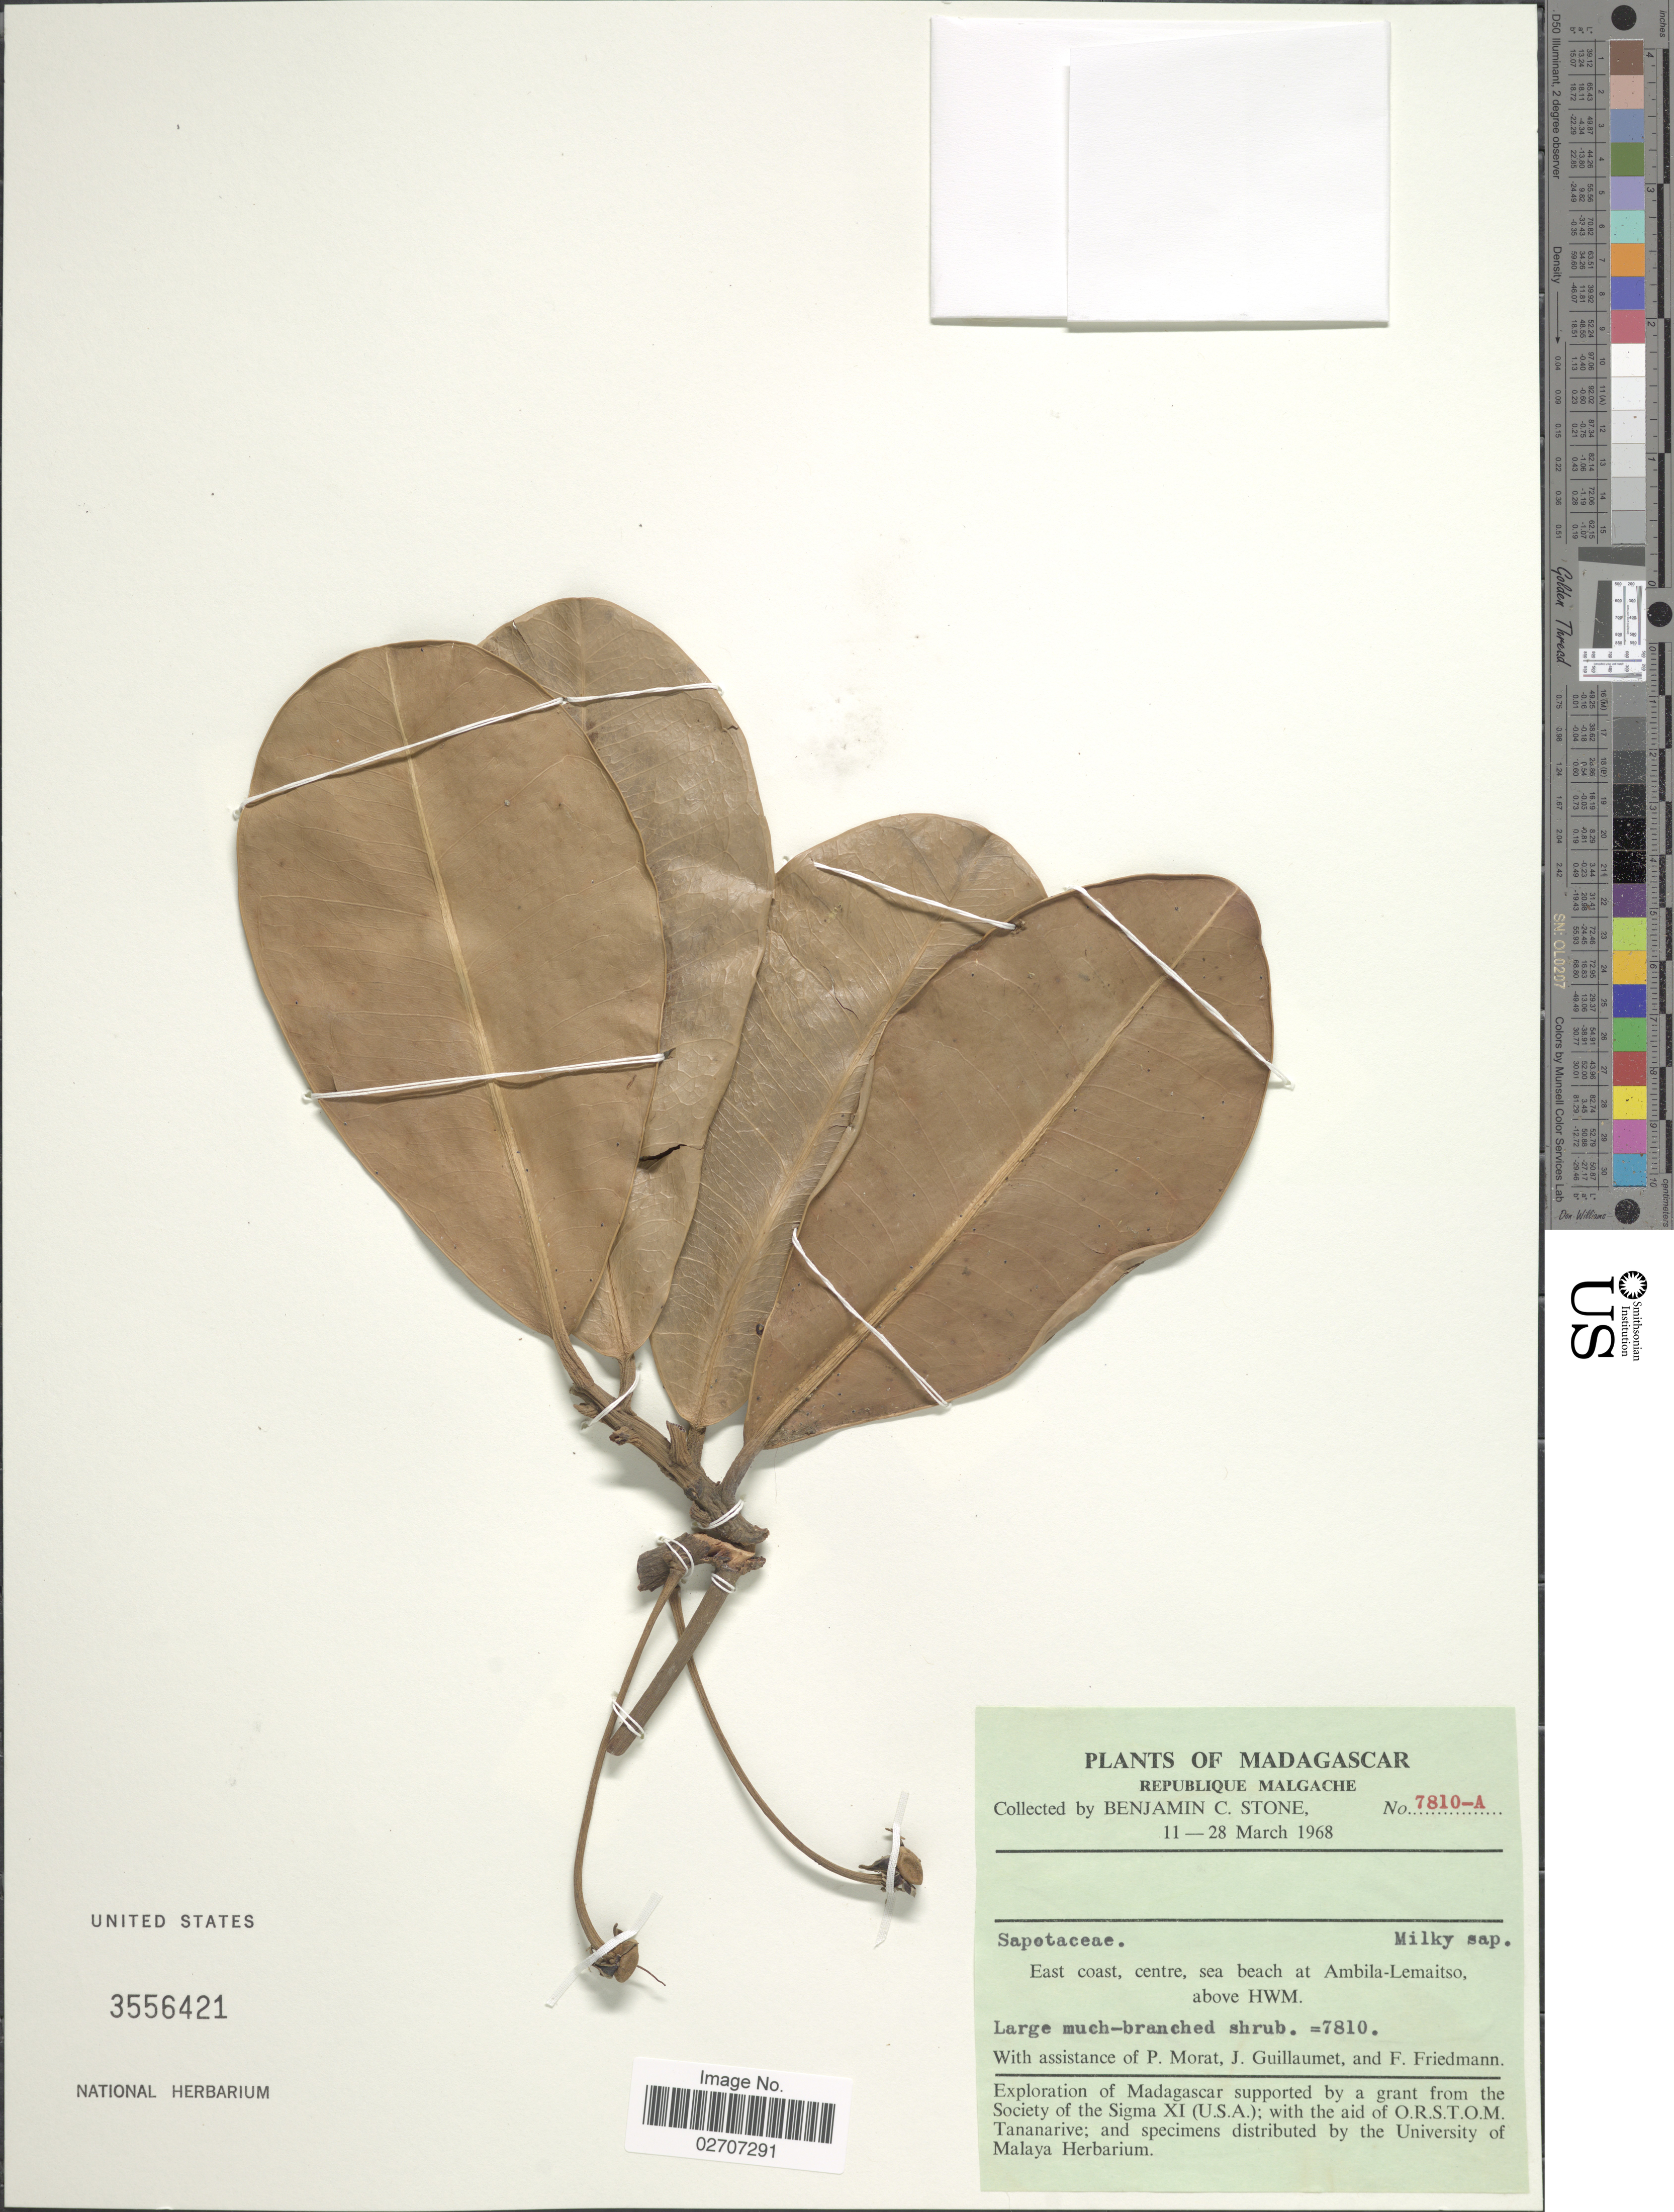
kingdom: Plantae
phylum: Tracheophyta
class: Magnoliopsida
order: Ericales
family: Sapotaceae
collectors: B. C. Stone, P. Morat, J. Guillaumet & F. Friedmann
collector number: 7810-A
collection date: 1968-03-11/1968-03-28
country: Madagascar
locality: Reipublique Malgache, Madagascar. East coast, centre sea beach at Ambila-Lemaitso above HWM.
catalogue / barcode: US 3556421